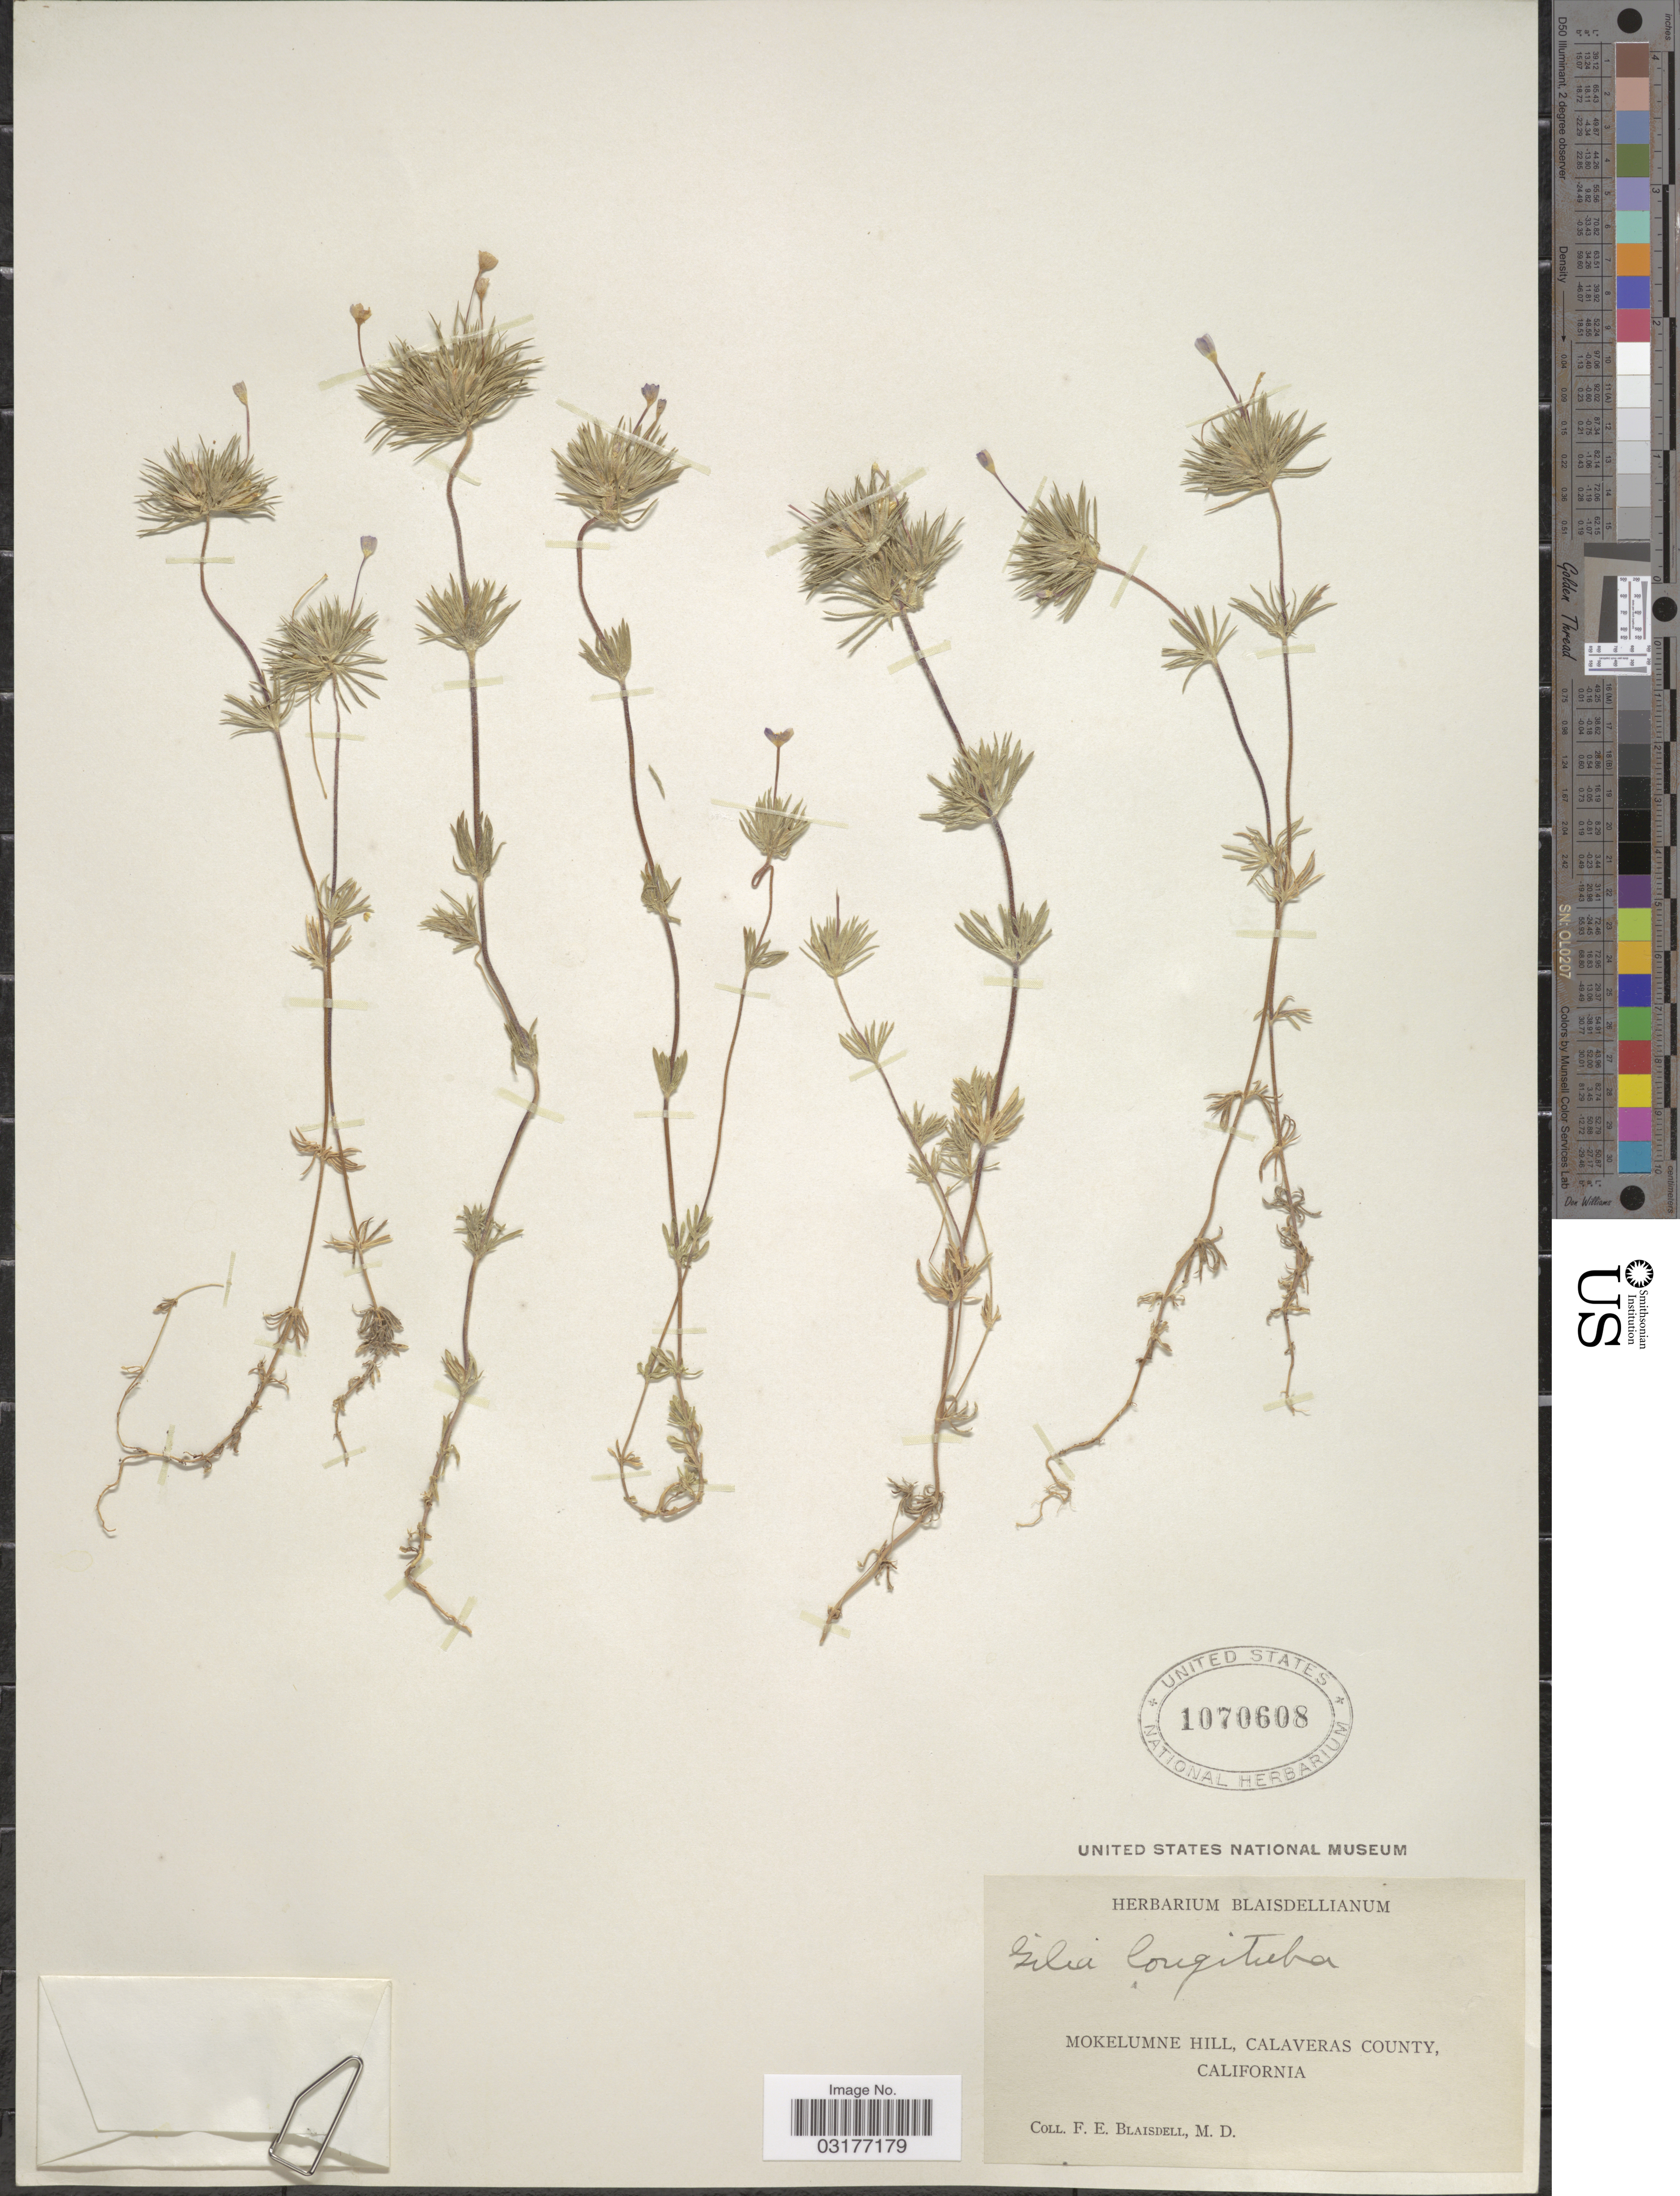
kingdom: Plantae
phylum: Tracheophyta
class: Magnoliopsida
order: Ericales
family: Polemoniaceae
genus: Leptosiphon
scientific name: Leptosiphon androsaceus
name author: Benth.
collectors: F. Blaisdell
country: United States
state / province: California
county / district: Calaveras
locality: Mokelumne Hill, Calaveras County.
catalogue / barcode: US 1070608